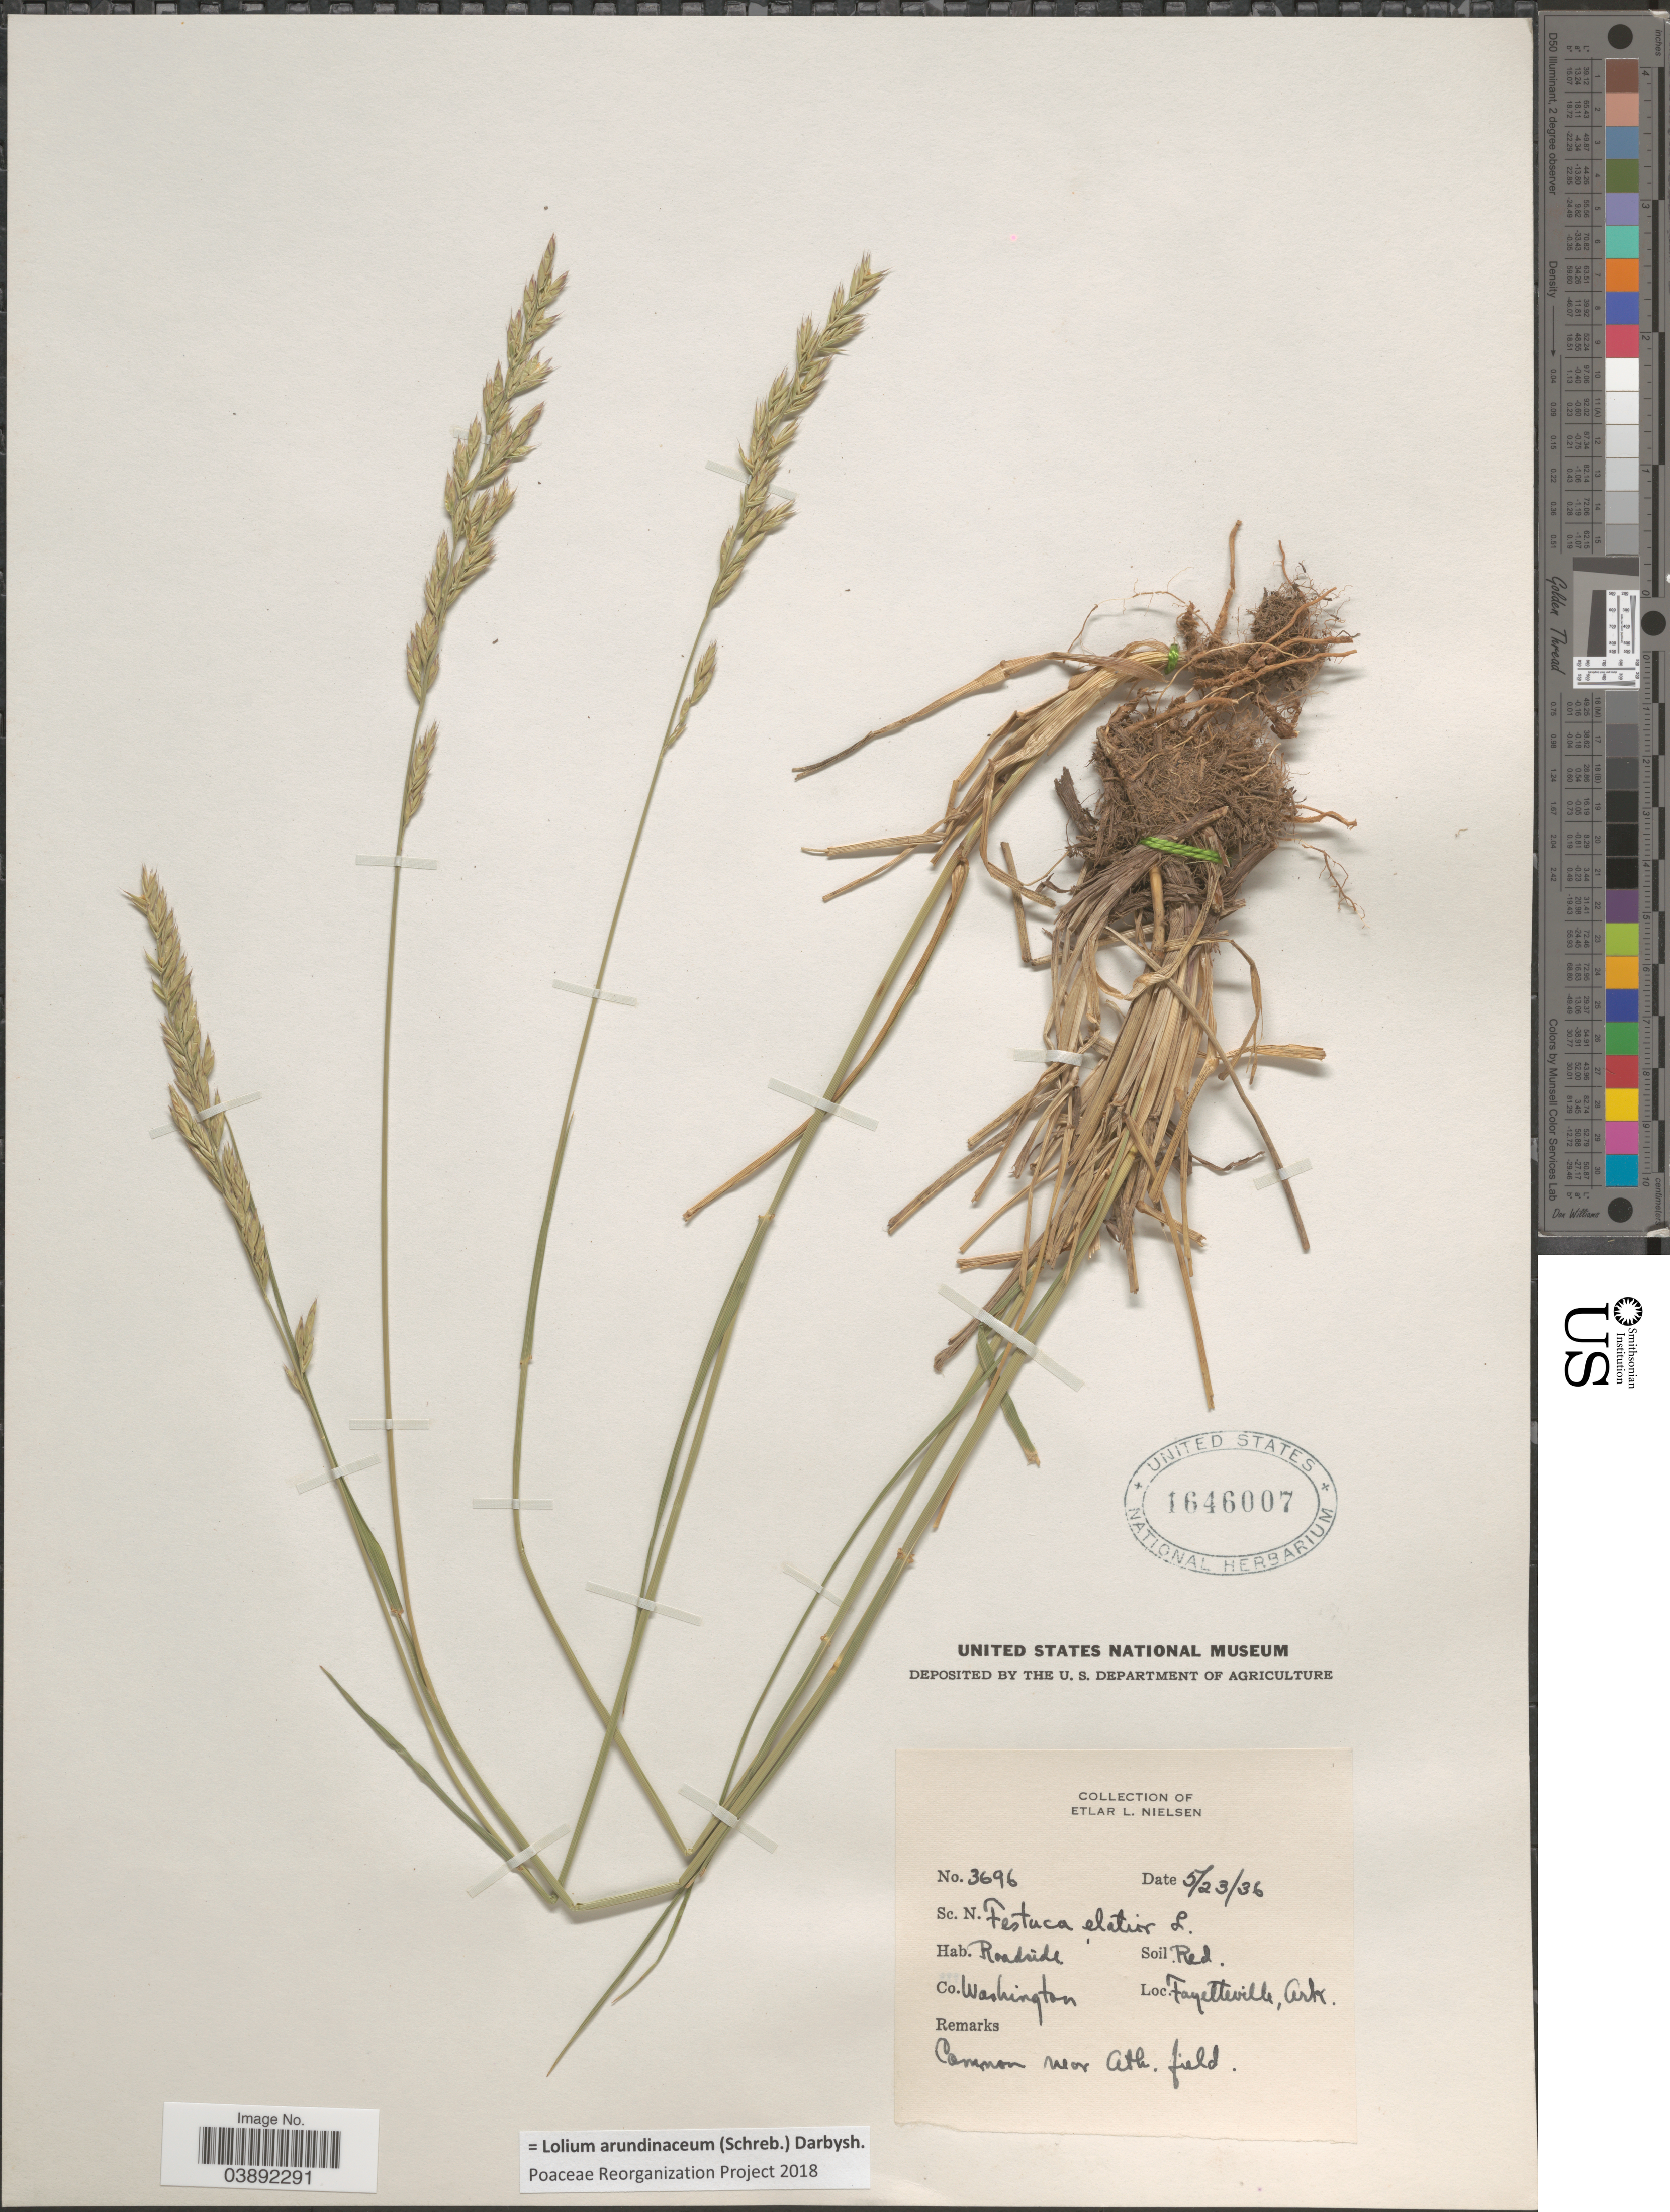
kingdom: Plantae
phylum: Tracheophyta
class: Liliopsida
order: Poales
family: Poaceae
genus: Lolium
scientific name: Lolium arundinaceum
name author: (Schreb.) Darbysh.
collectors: E. L. Nielsen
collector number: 3696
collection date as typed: Transcribed d/m/y: 23/5/36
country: United States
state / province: Arkansas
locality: Roadside. Washington Co. Fayetteville. Near Ath. field.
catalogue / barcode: US 1646007